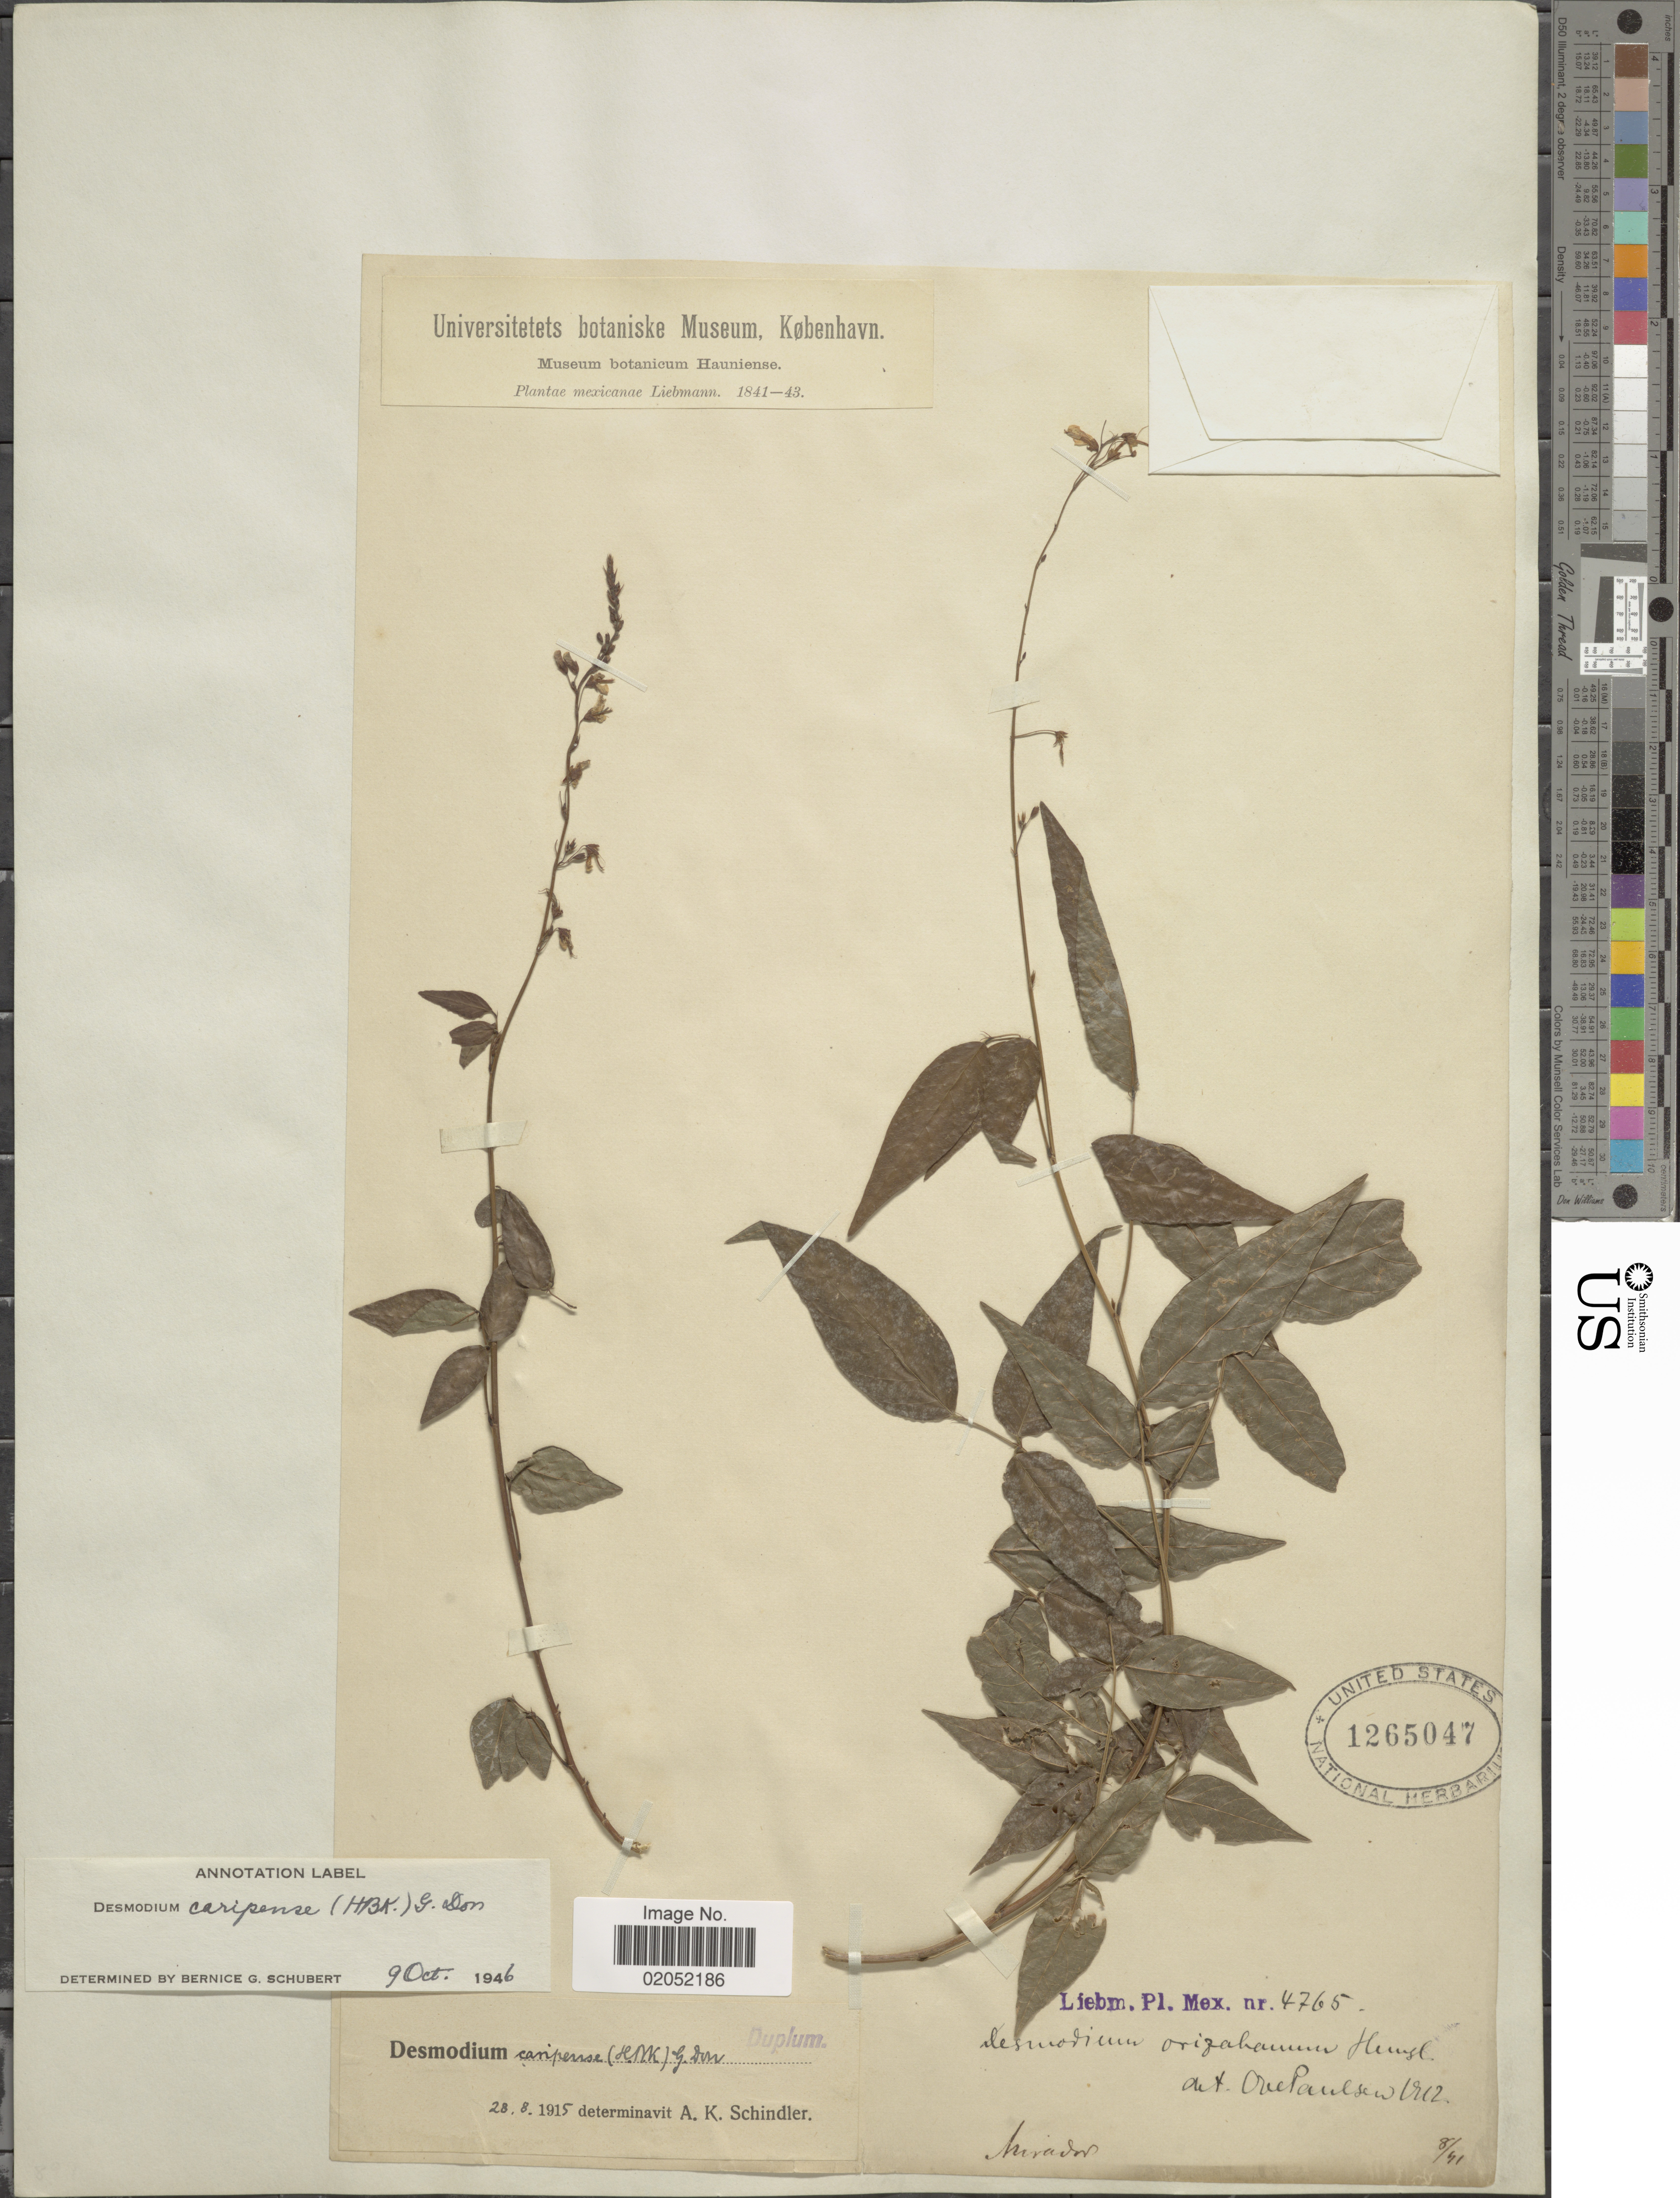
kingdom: Plantae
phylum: Tracheophyta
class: Magnoliopsida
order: Fabales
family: Fabaceae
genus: Desmodium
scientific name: Desmodium caripense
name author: (Kunth) G. Don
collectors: Liebmann, --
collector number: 4765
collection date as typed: Transcribed d/m/y: /8/41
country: Mexico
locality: Mirador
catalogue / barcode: US 1265047